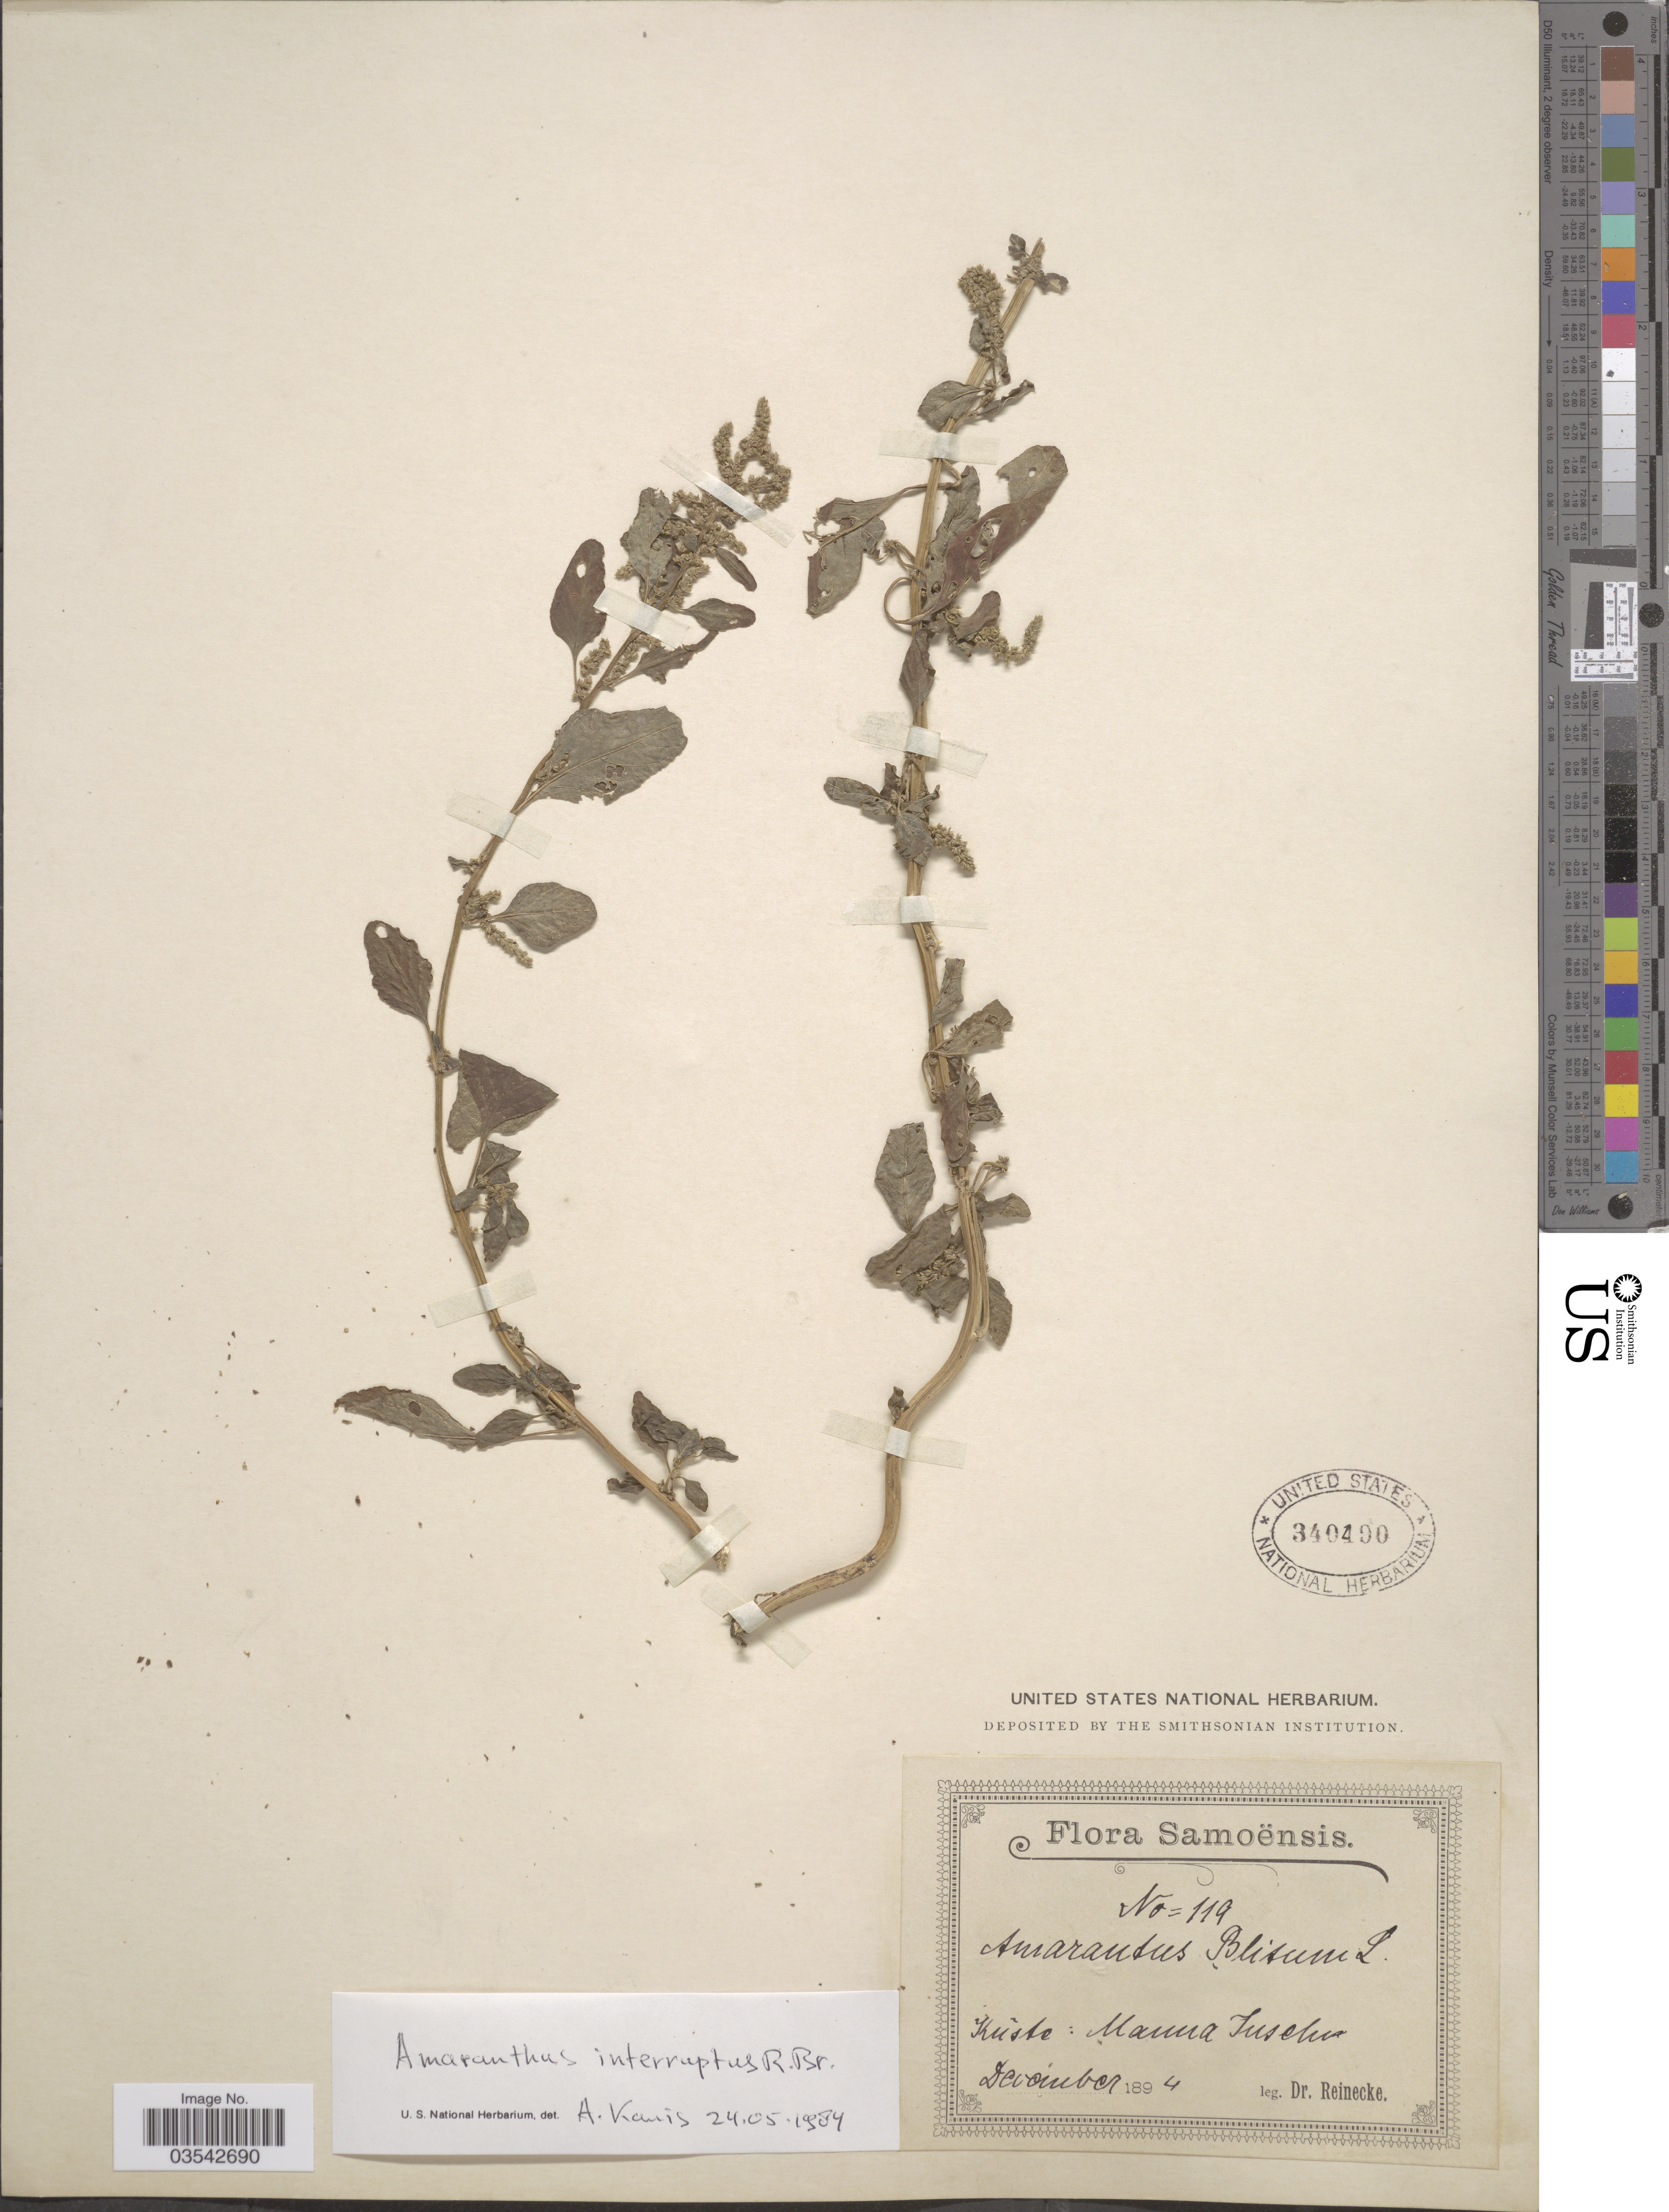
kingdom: Plantae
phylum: Tracheophyta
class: Magnoliopsida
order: Caryophyllales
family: Amaranthaceae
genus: Amaranthus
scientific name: Amaranthus interruptus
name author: R. Br.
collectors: -- Reinecke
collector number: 119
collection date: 1894-12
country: American Samoa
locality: Samoënsis. Küste: Manua Tuscher [interpreted].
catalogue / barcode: US 340400